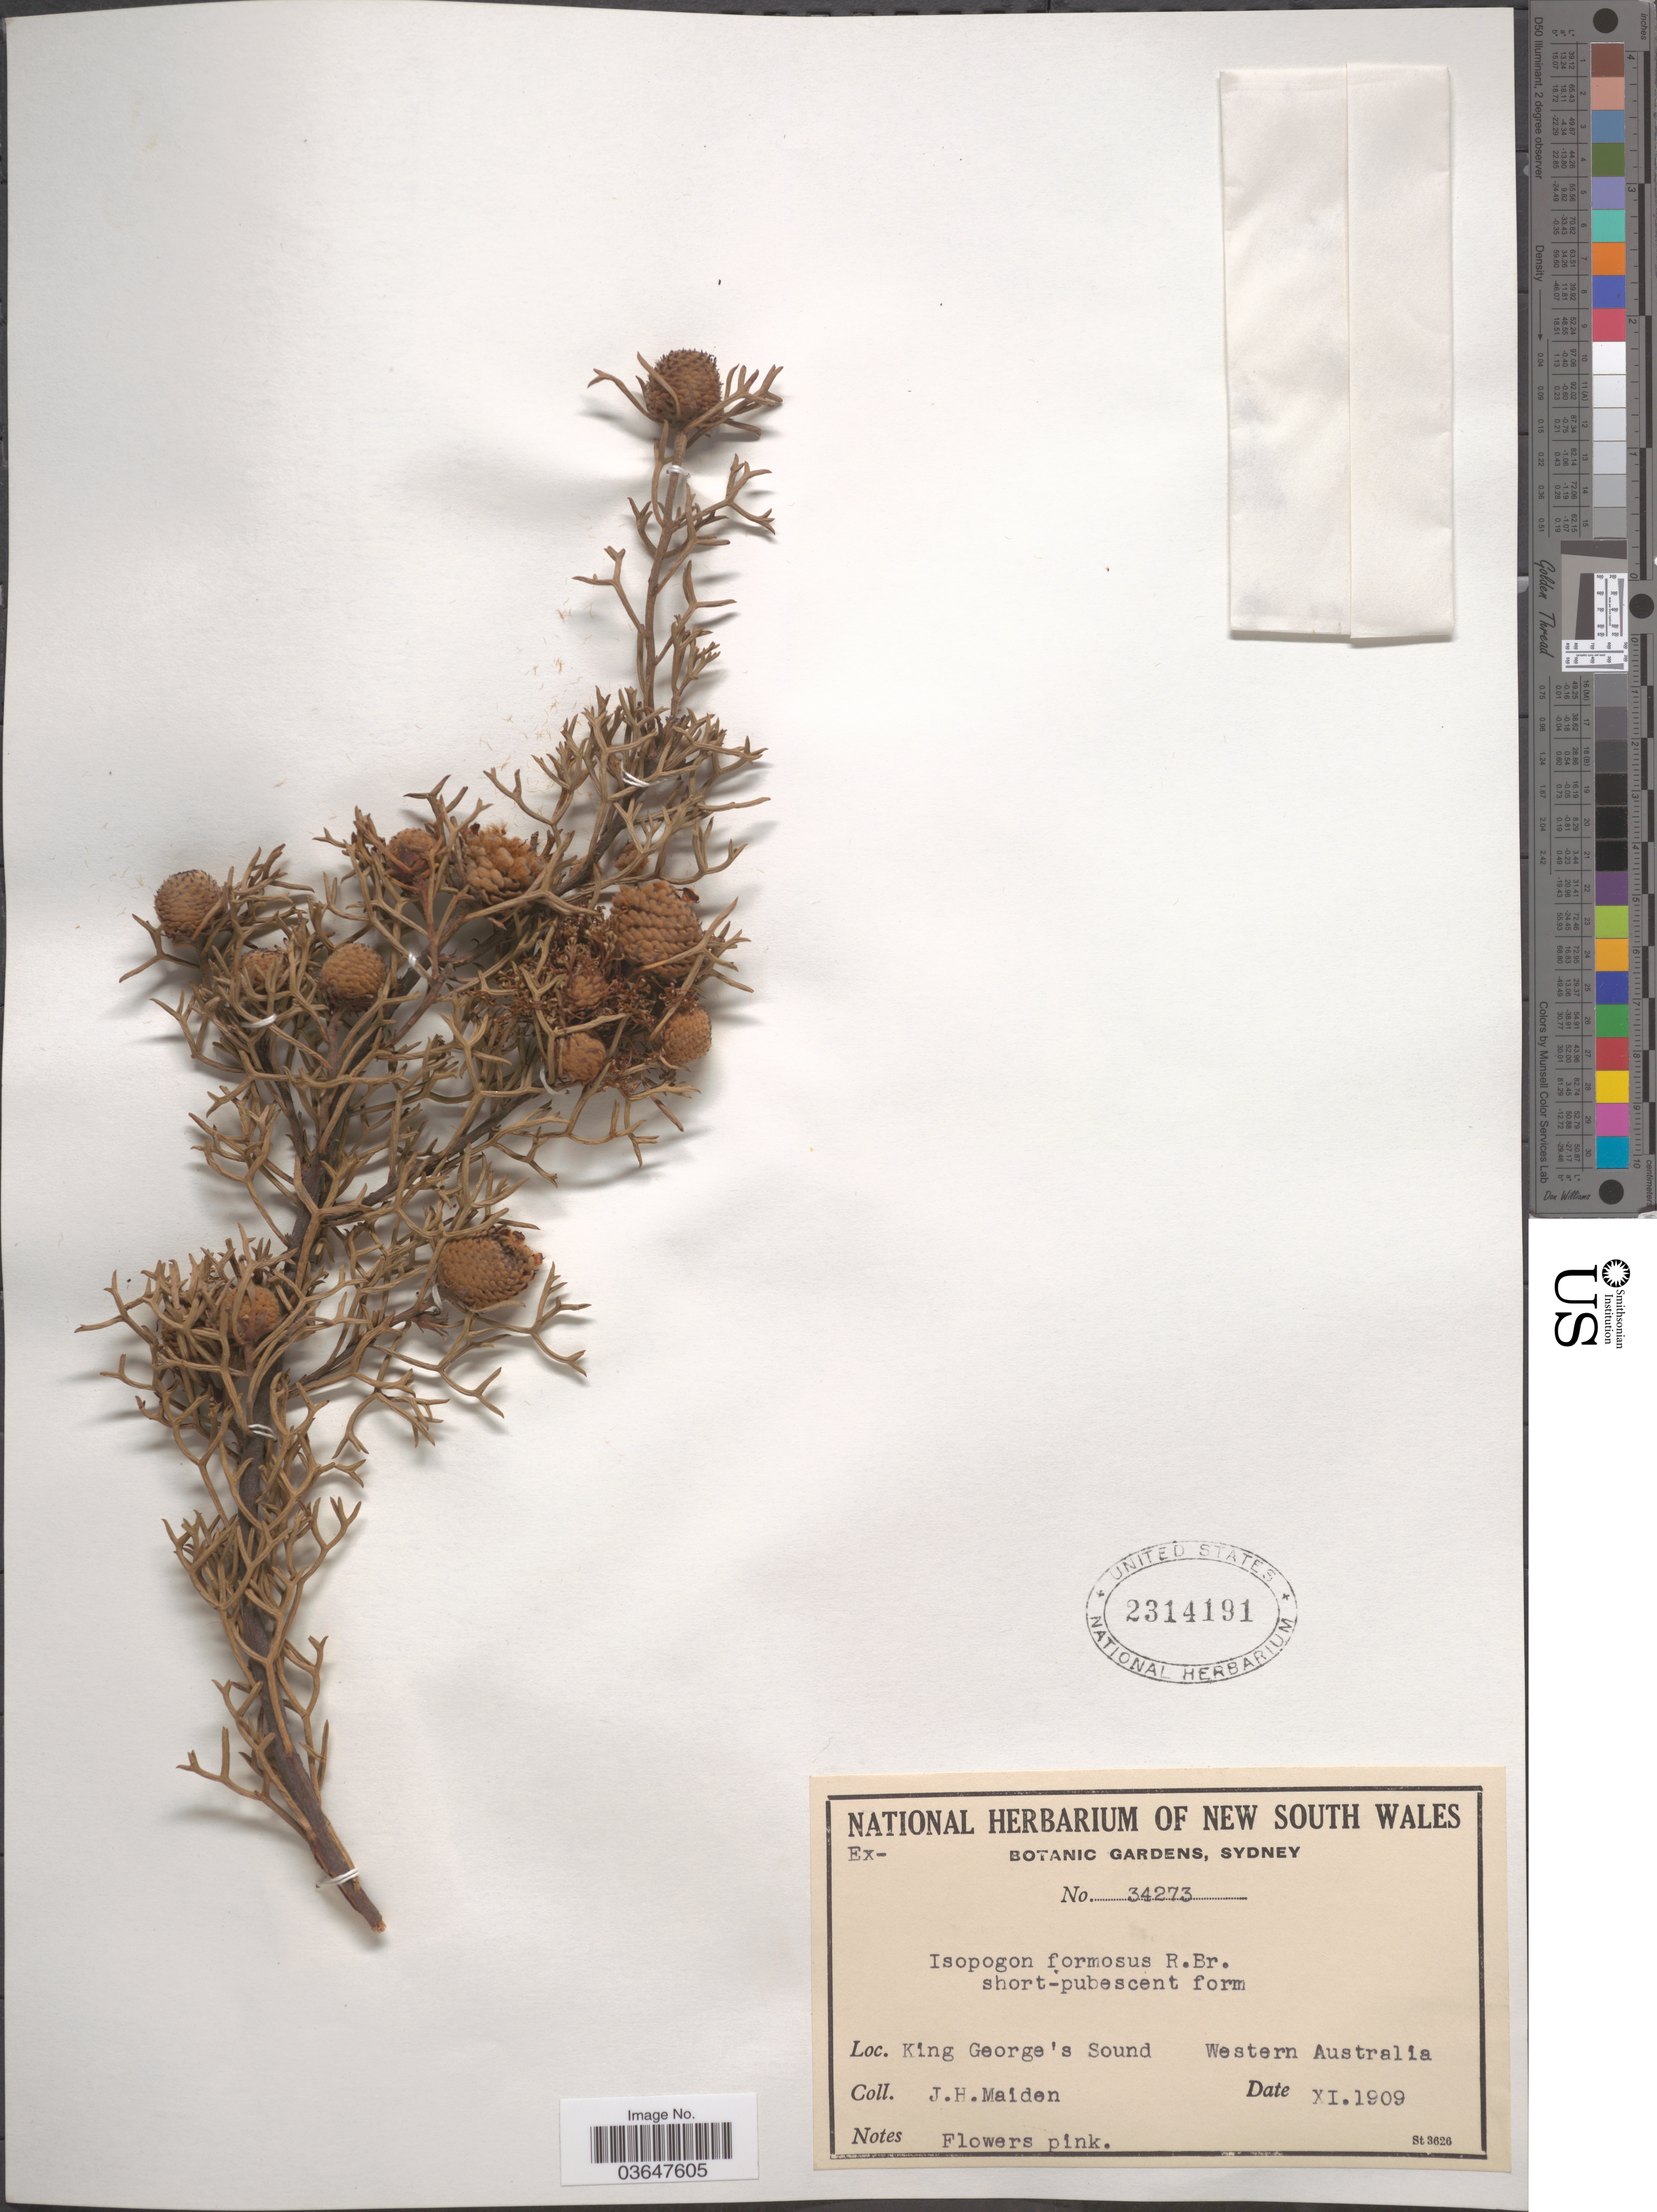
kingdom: Plantae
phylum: Tracheophyta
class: Magnoliopsida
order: Proteales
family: Proteaceae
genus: Isopogon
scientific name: Isopogon formosus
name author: R. Br.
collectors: J. Maiden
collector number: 34273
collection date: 1909-11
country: Australia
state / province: Western Australia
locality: King George's Sound.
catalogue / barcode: US 2314191